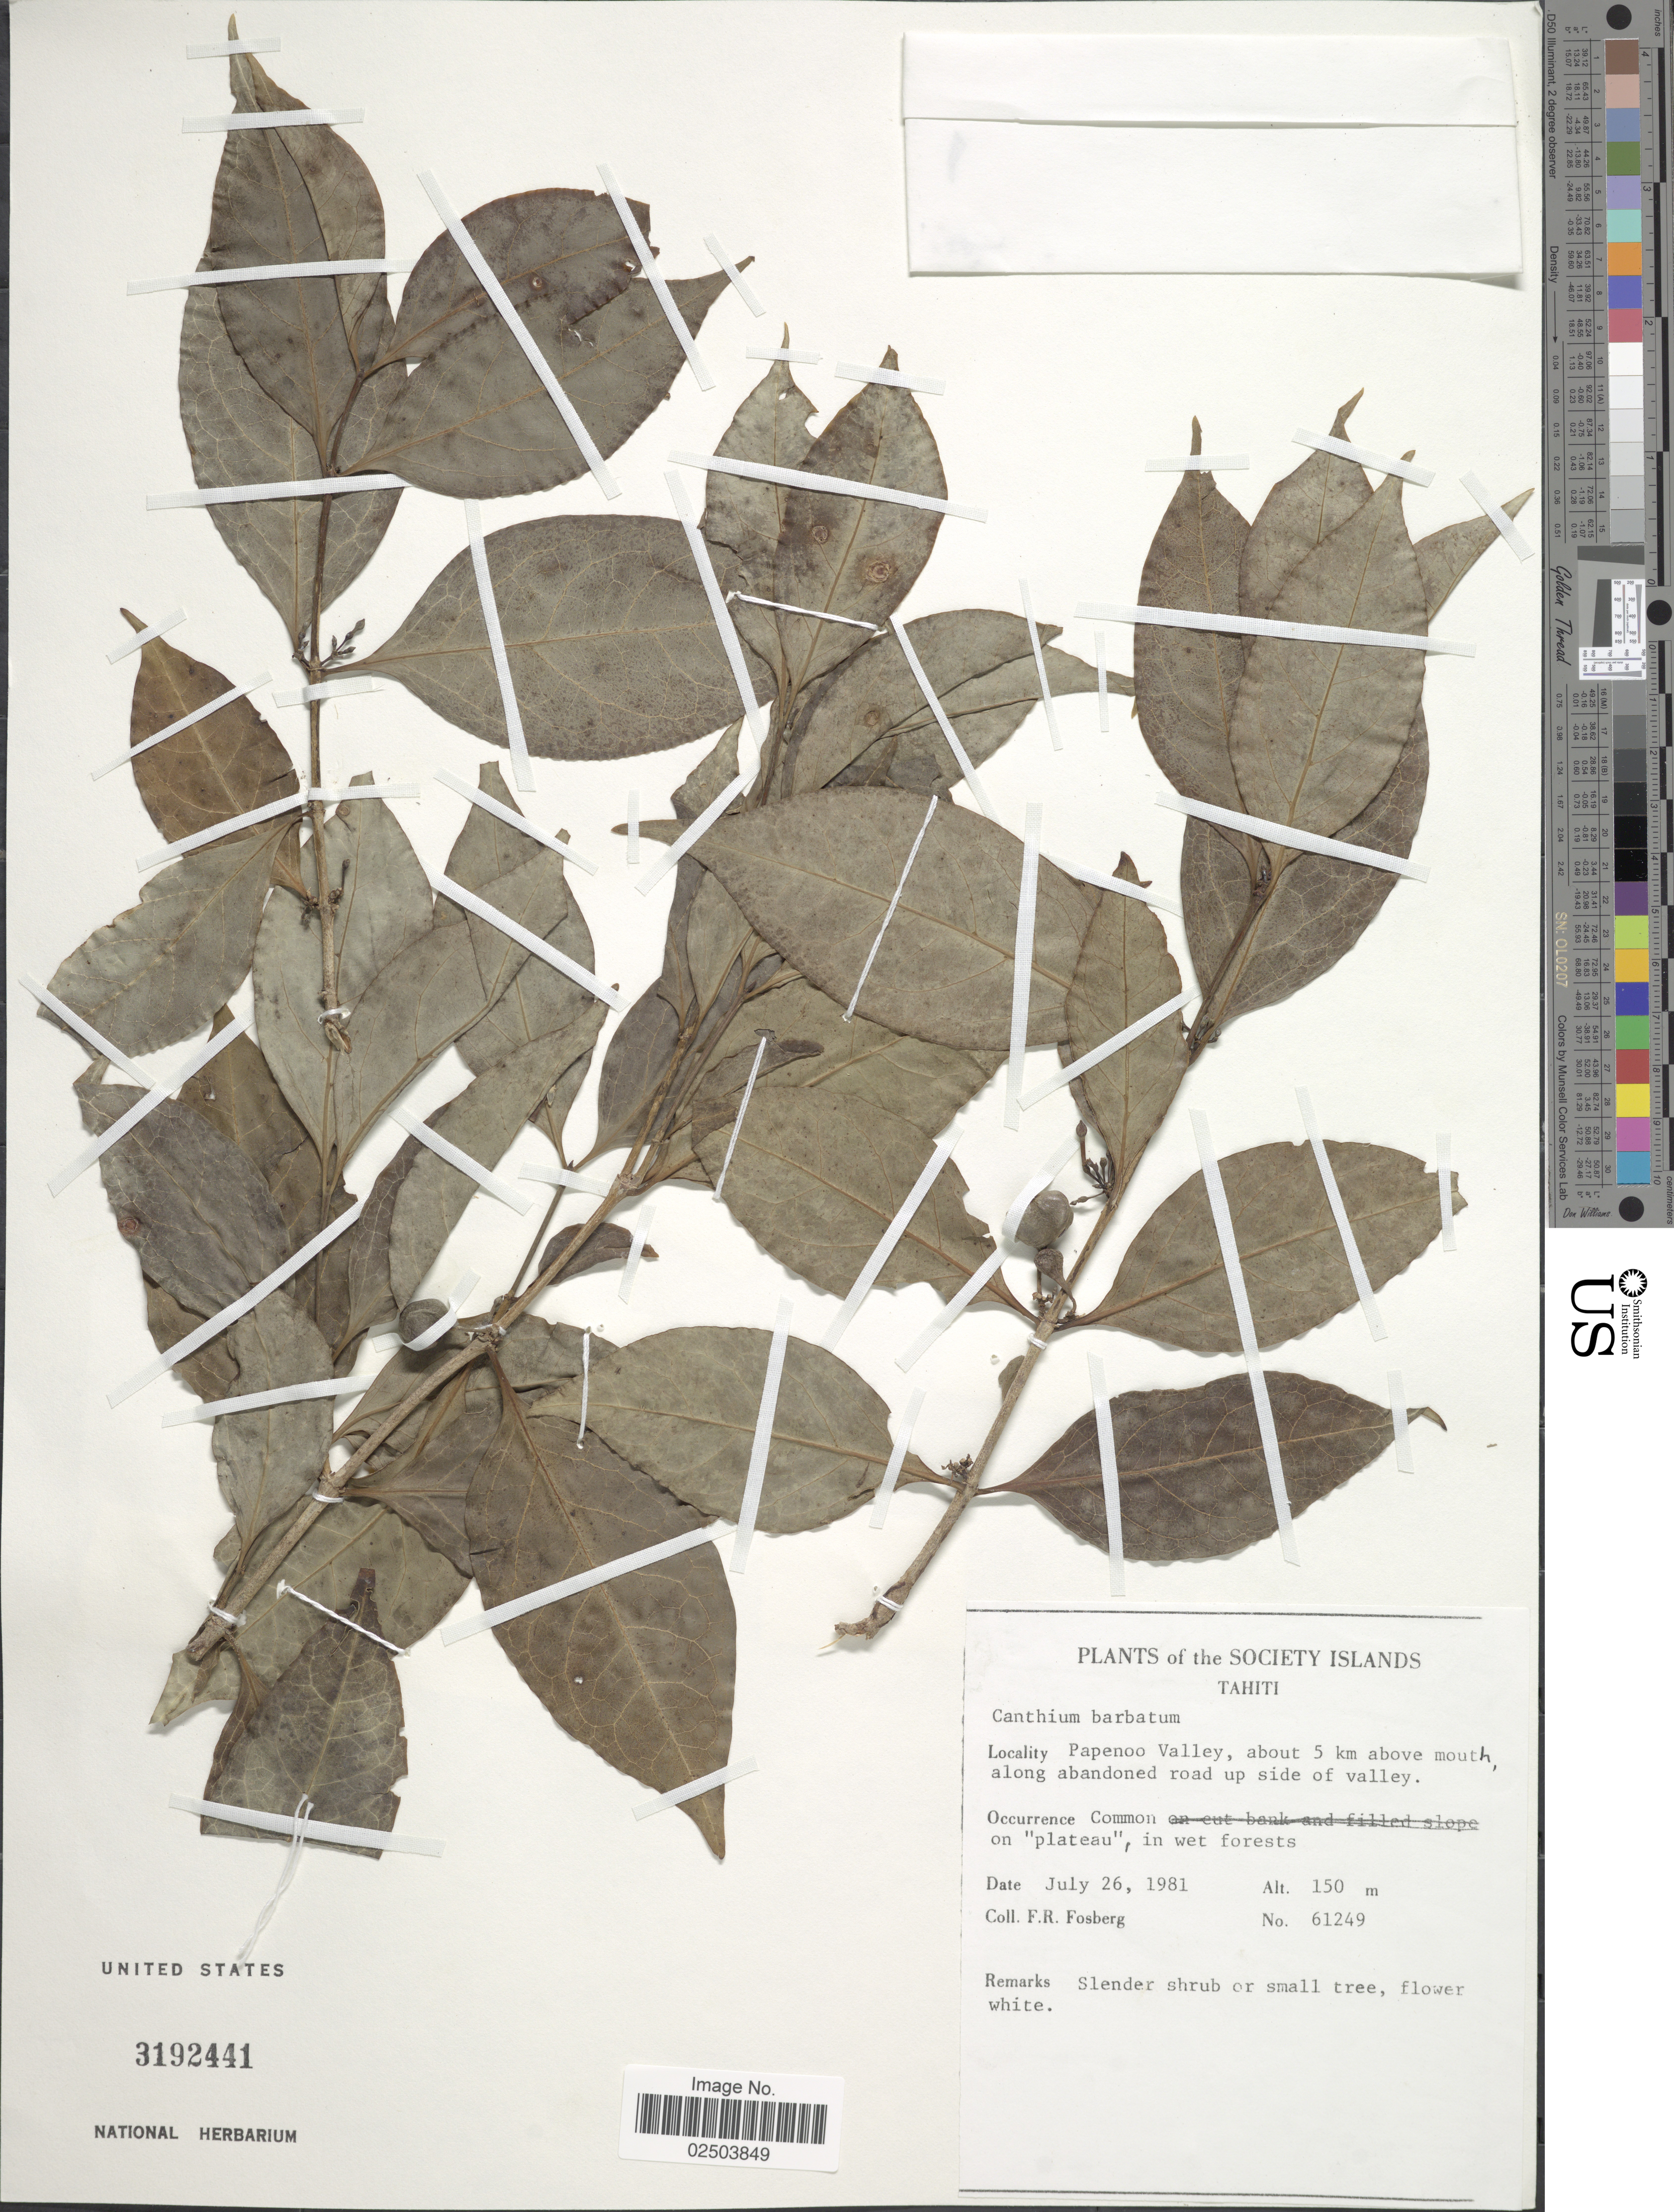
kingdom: Plantae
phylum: Tracheophyta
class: Magnoliopsida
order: Gentianales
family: Rubiaceae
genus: Cyclophyllum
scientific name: Cyclophyllum barbatum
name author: (G. Forst.) N. Hallé & J. Florence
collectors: F. R. Fosberg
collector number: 61249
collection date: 1981-07-26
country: French Polynesia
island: Tahiti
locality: Society Islands, Tahiti. Papenoo Valley, about 5 km above mouth along abandoned road up side of valley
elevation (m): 150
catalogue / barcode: US 3192441